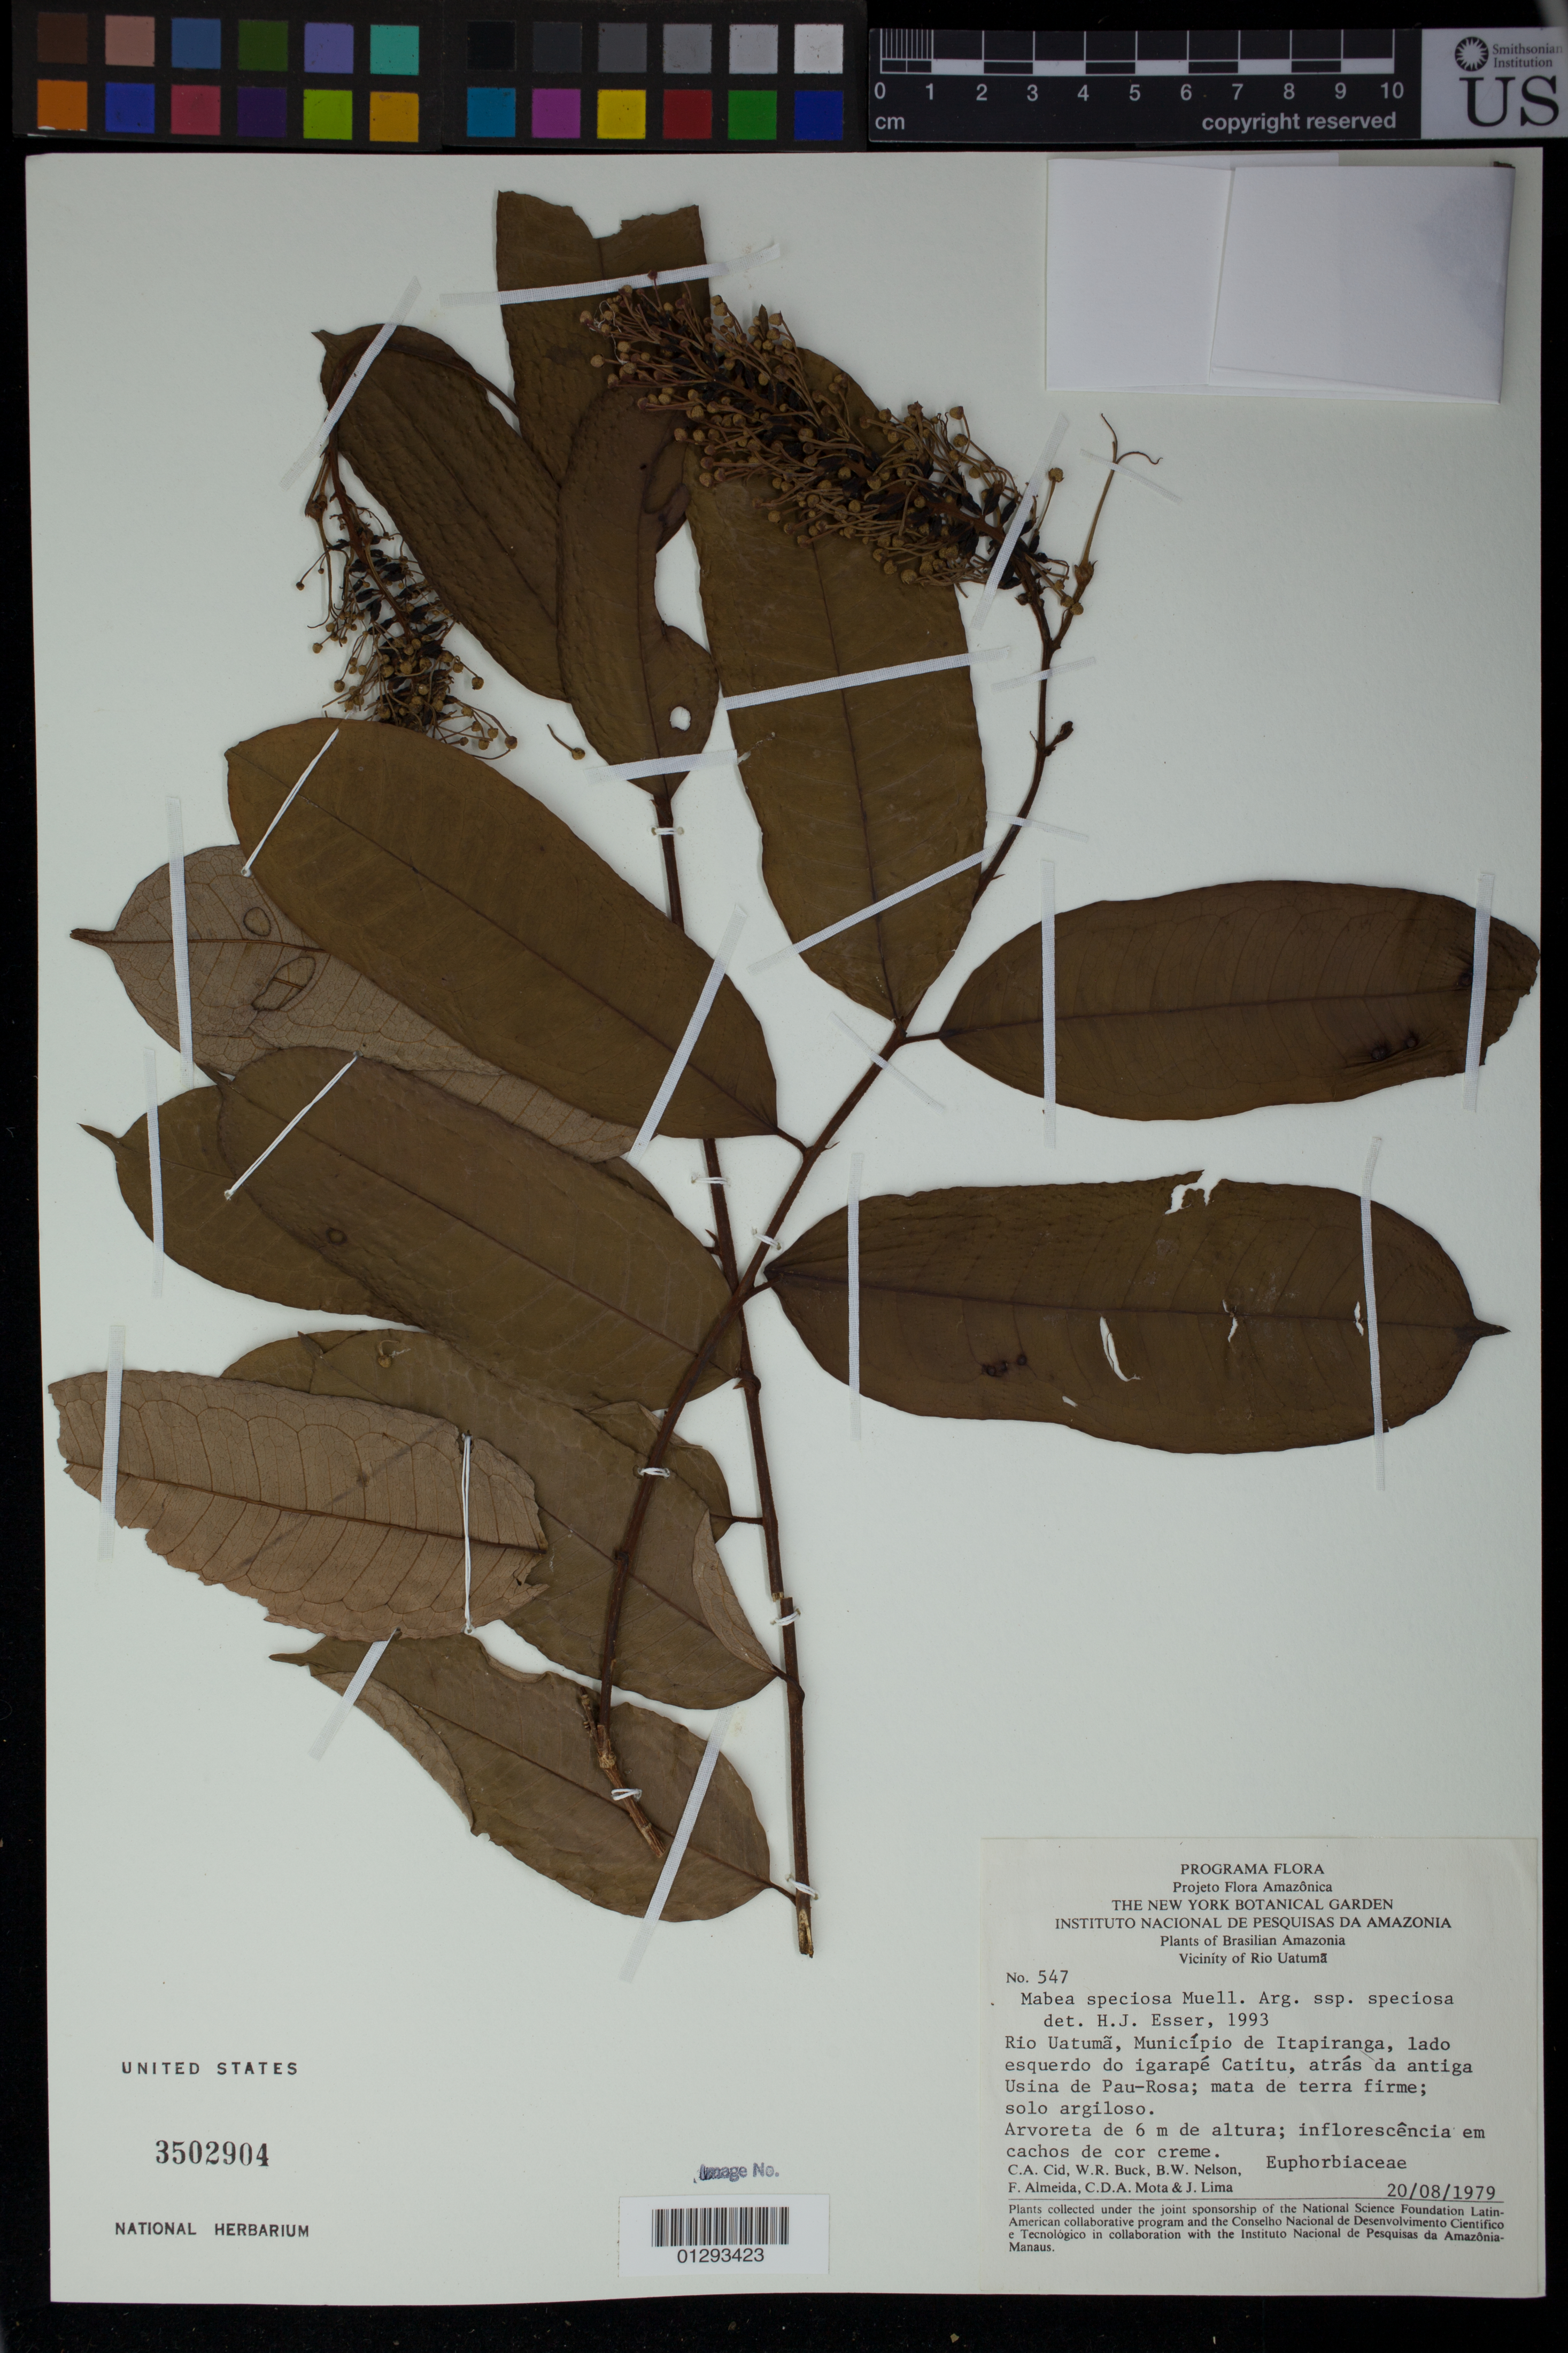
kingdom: Plantae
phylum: Tracheophyta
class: Magnoliopsida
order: Malpighiales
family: Euphorbiaceae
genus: Mabea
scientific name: Mabea speciosa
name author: Müll. Arg.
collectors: C. A. Cid Ferreira, W. R. Buck, B. W. Nelson, F. Almeda, C. D. A. Mota & J. Lima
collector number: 547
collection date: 1979-08-20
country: Brazil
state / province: Amazonas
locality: Rio Uatuma, Município de Itapiranga, lado esquerdo do igarape Catitu, atras da antiga Usina de Pau-Rosa.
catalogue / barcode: US 3502904